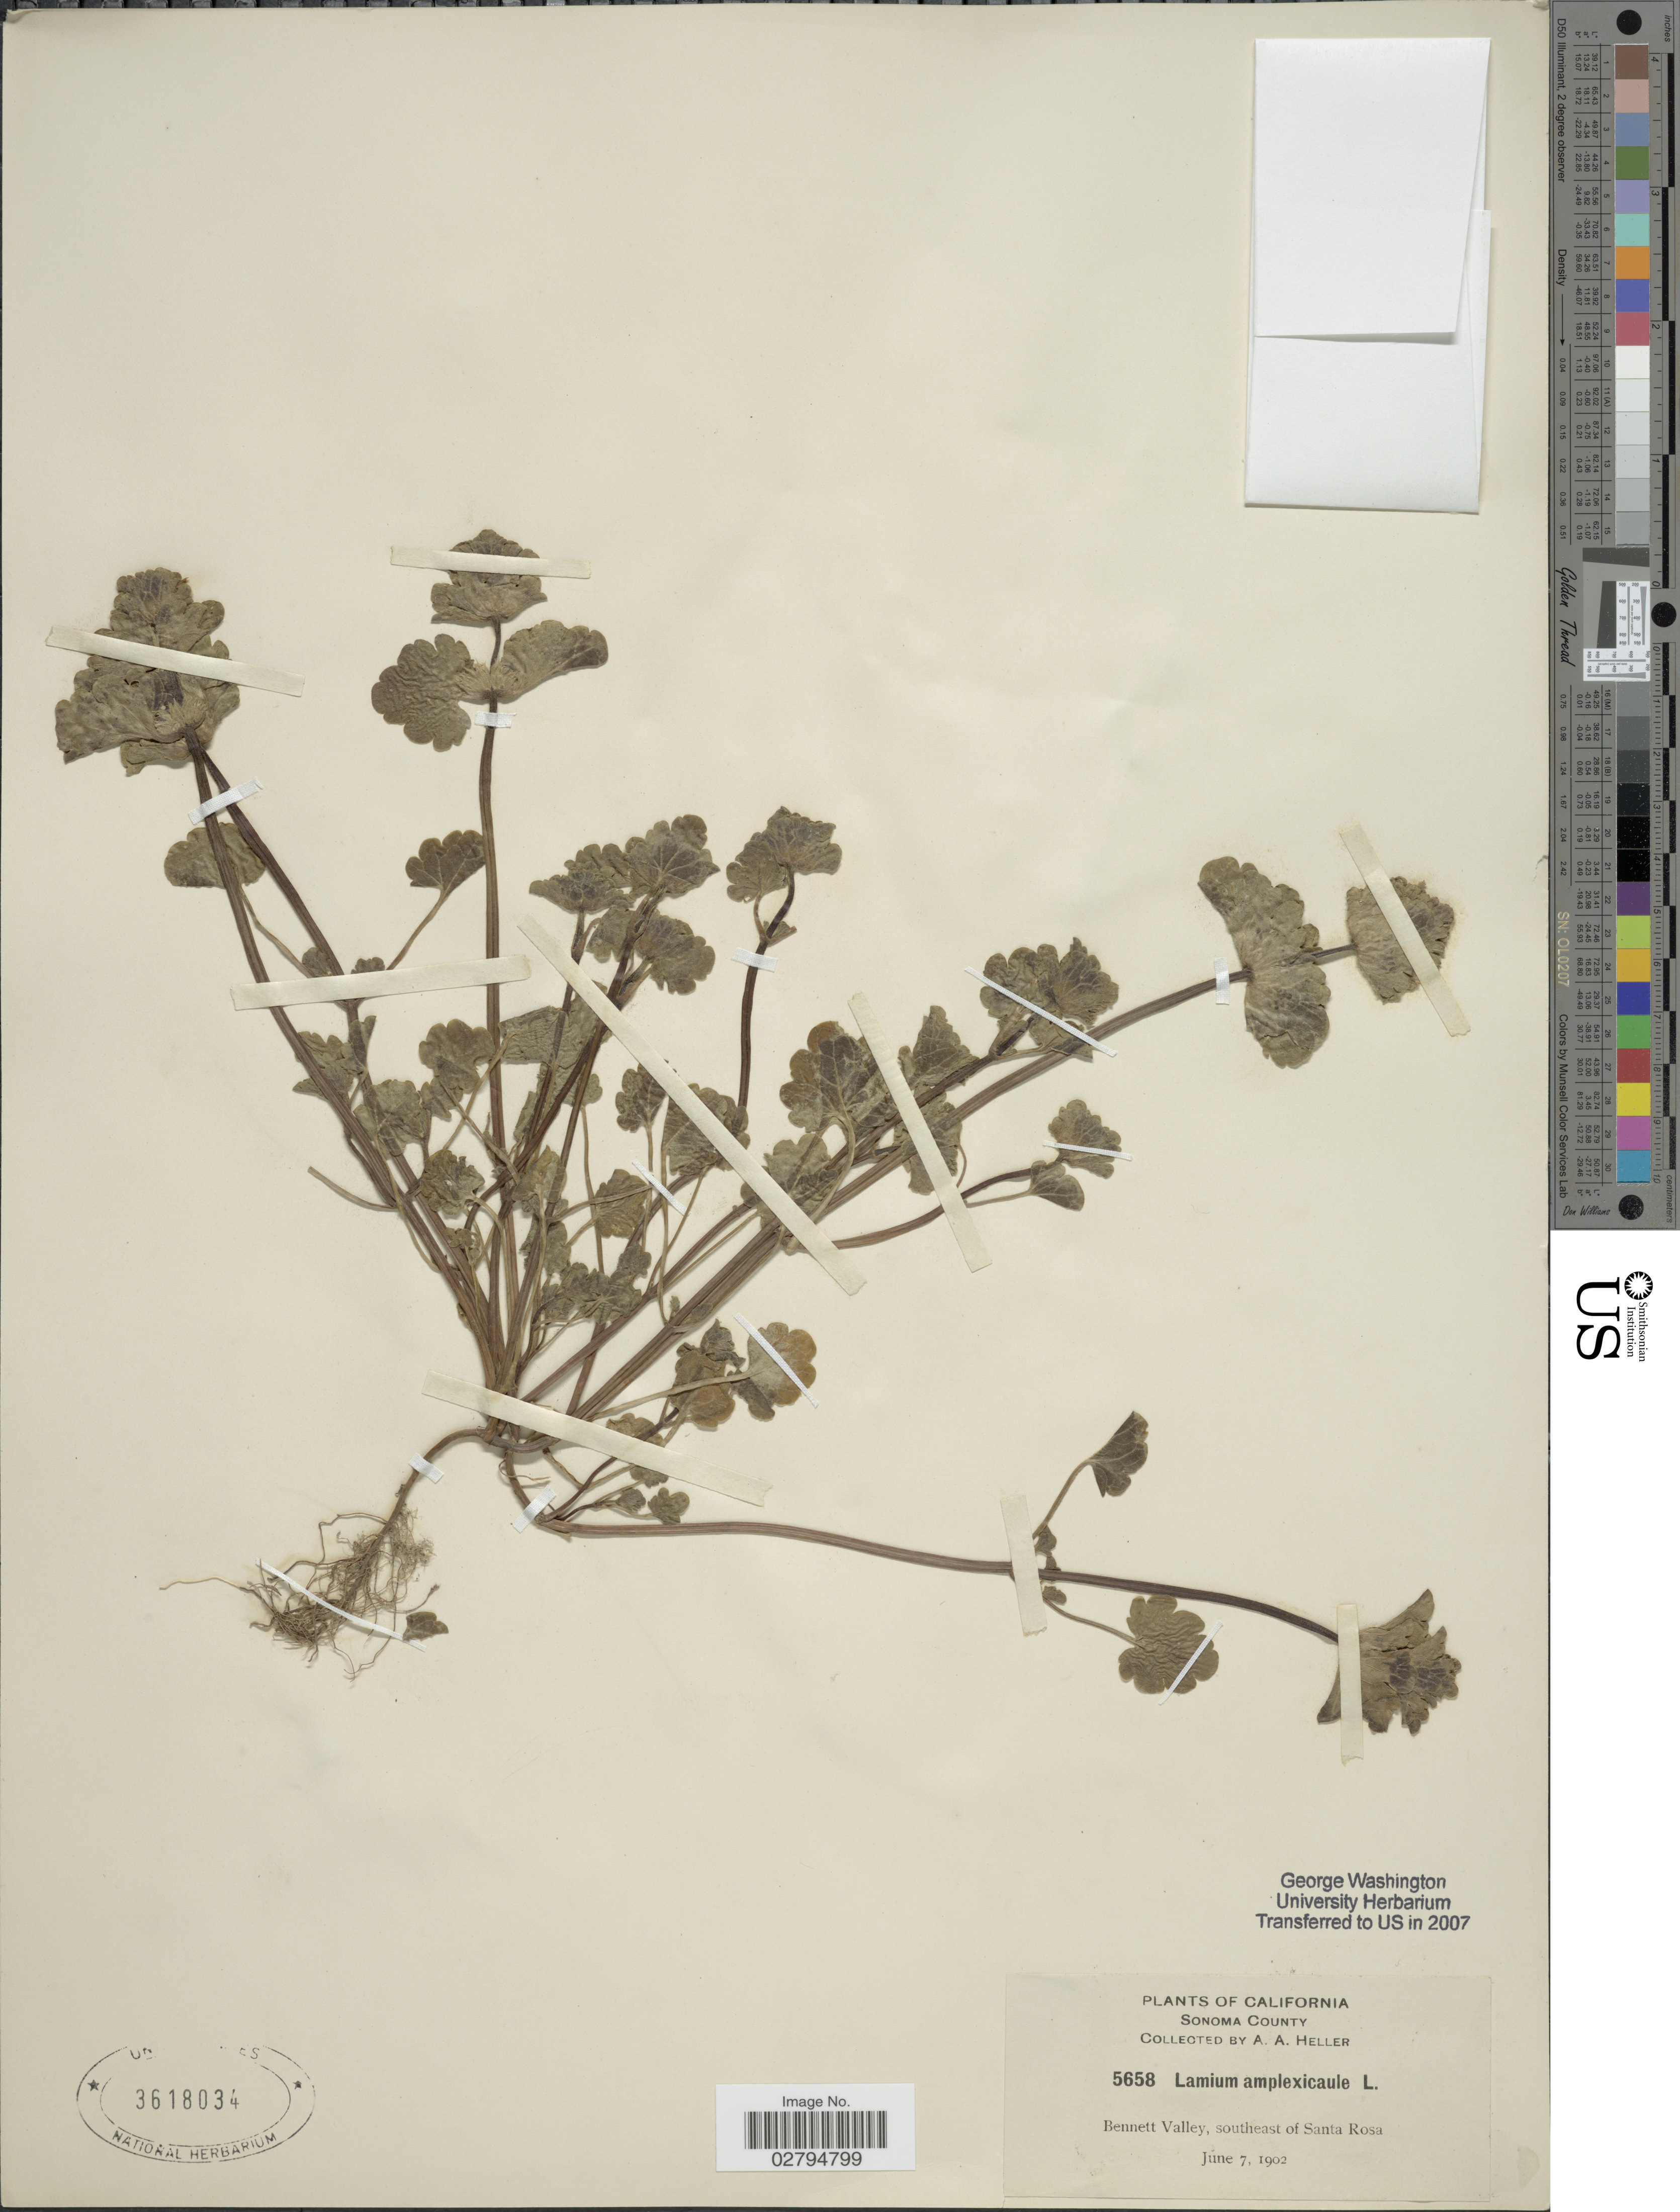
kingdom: Plantae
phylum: Tracheophyta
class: Magnoliopsida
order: Lamiales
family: Lamiaceae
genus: Lamium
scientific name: Lamium amplexicaule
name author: L.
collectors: A. A. Heller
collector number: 5658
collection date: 1902-06-07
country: United States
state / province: California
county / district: Sonoma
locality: Sonoma County. Bennett Valley, southeast of Santa Rosa.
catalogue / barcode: US 3618034